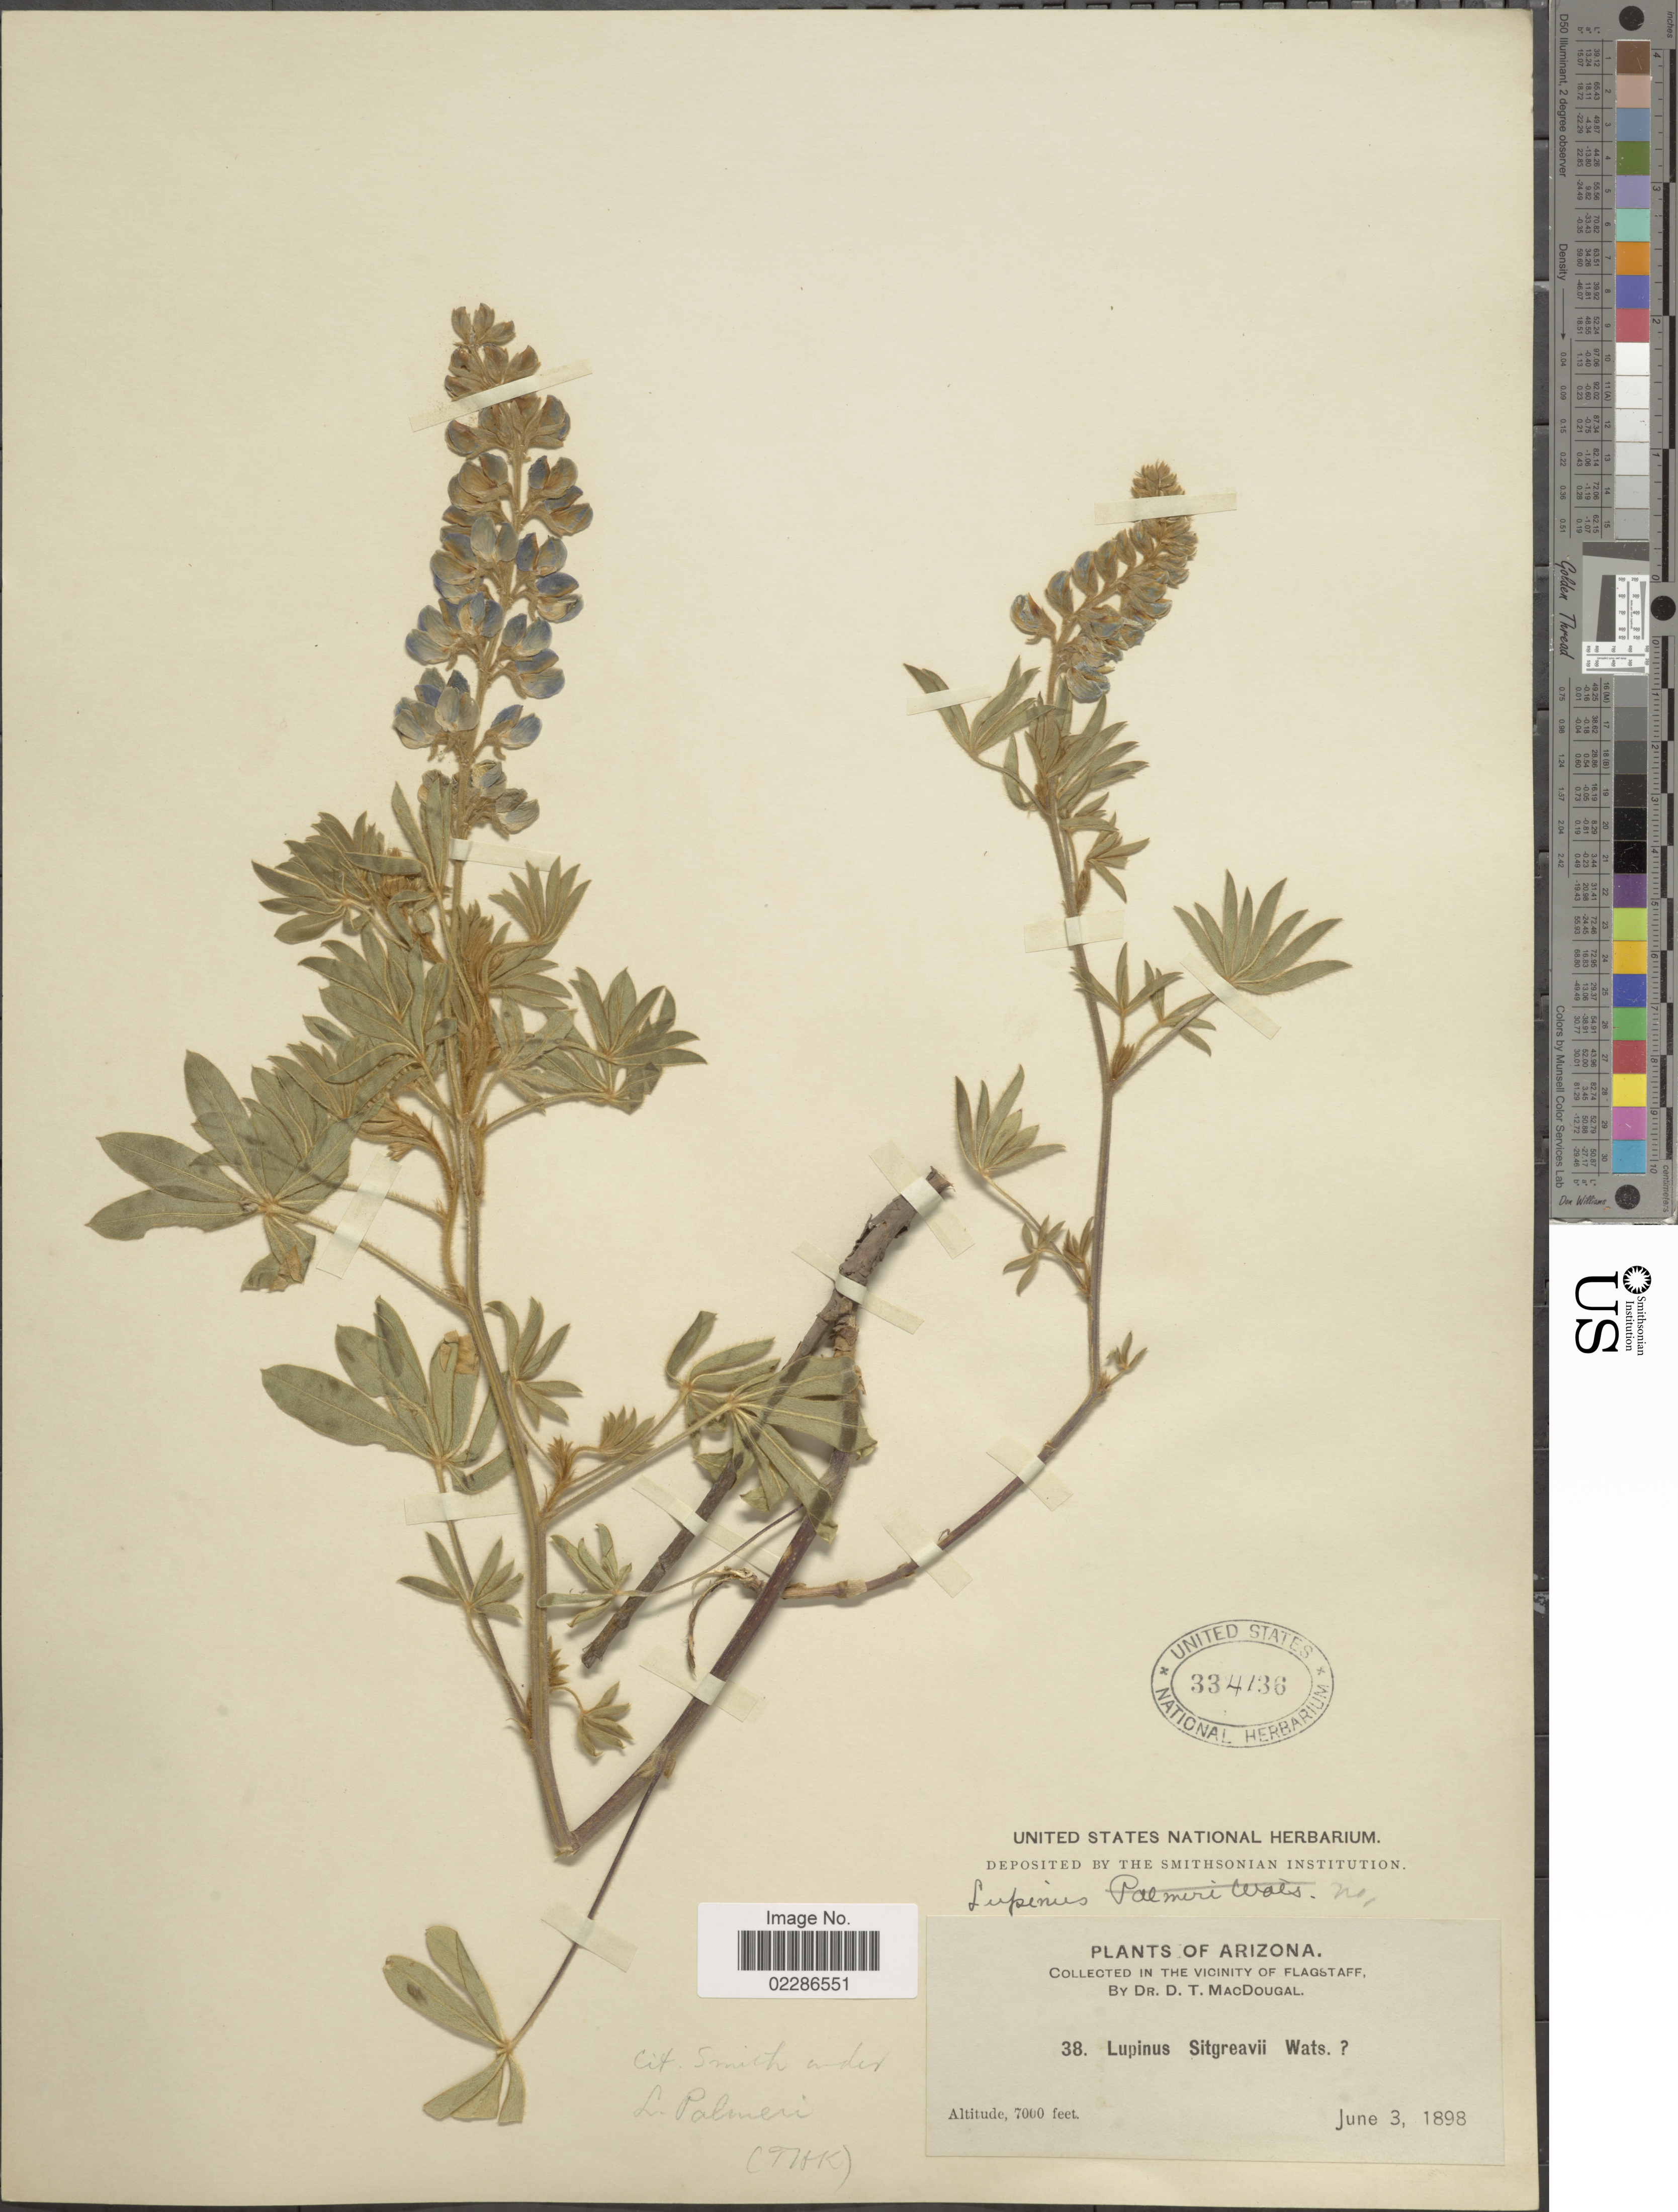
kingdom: Plantae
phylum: Tracheophyta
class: Magnoliopsida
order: Fabales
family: Fabaceae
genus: Lupinus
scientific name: Lupinus palmeri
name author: S. Watson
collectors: D. T. MacDougal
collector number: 38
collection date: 1898-06-03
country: United States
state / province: Arizona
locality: In the Vicinity of Flagstaff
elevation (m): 2134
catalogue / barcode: US 334136